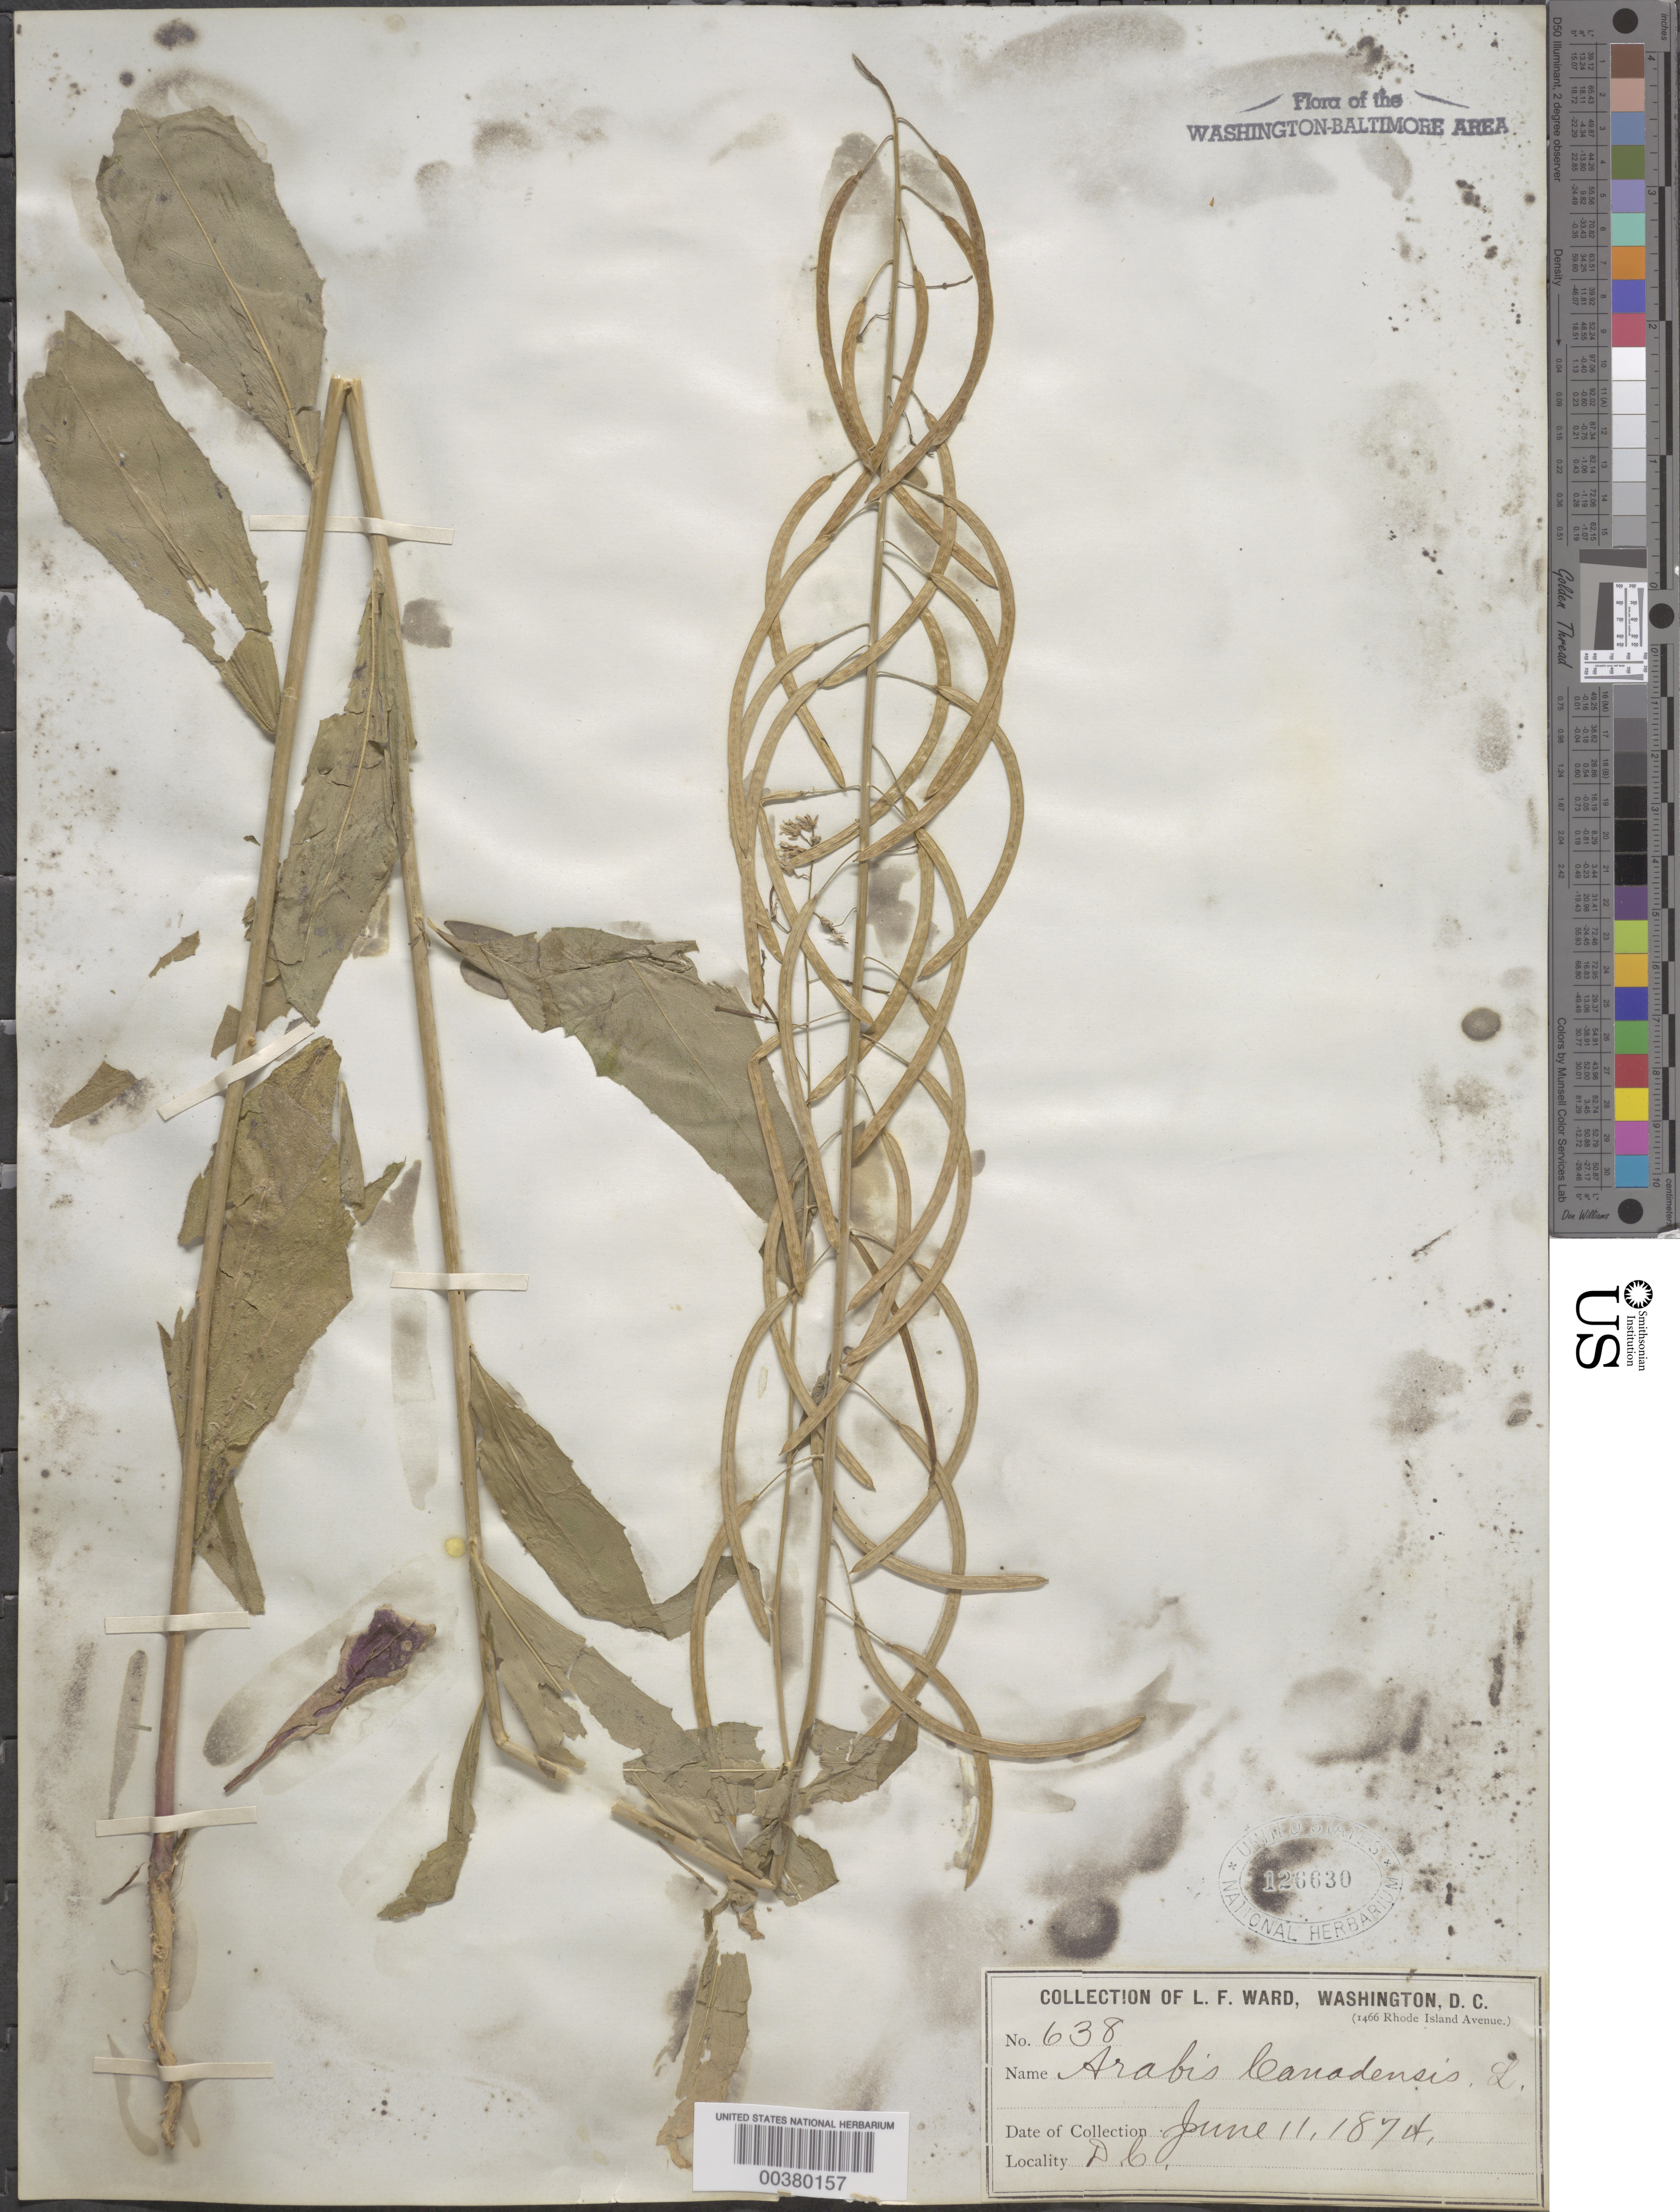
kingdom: Plantae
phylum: Tracheophyta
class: Magnoliopsida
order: Brassicales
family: Brassicaceae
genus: Boechera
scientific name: Boechera canadensis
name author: (L.) Al-Shehbaz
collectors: L. F. Ward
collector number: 638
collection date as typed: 11 Jun 1874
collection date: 1874-06-11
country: United States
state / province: District of Columbia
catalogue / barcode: US 126630